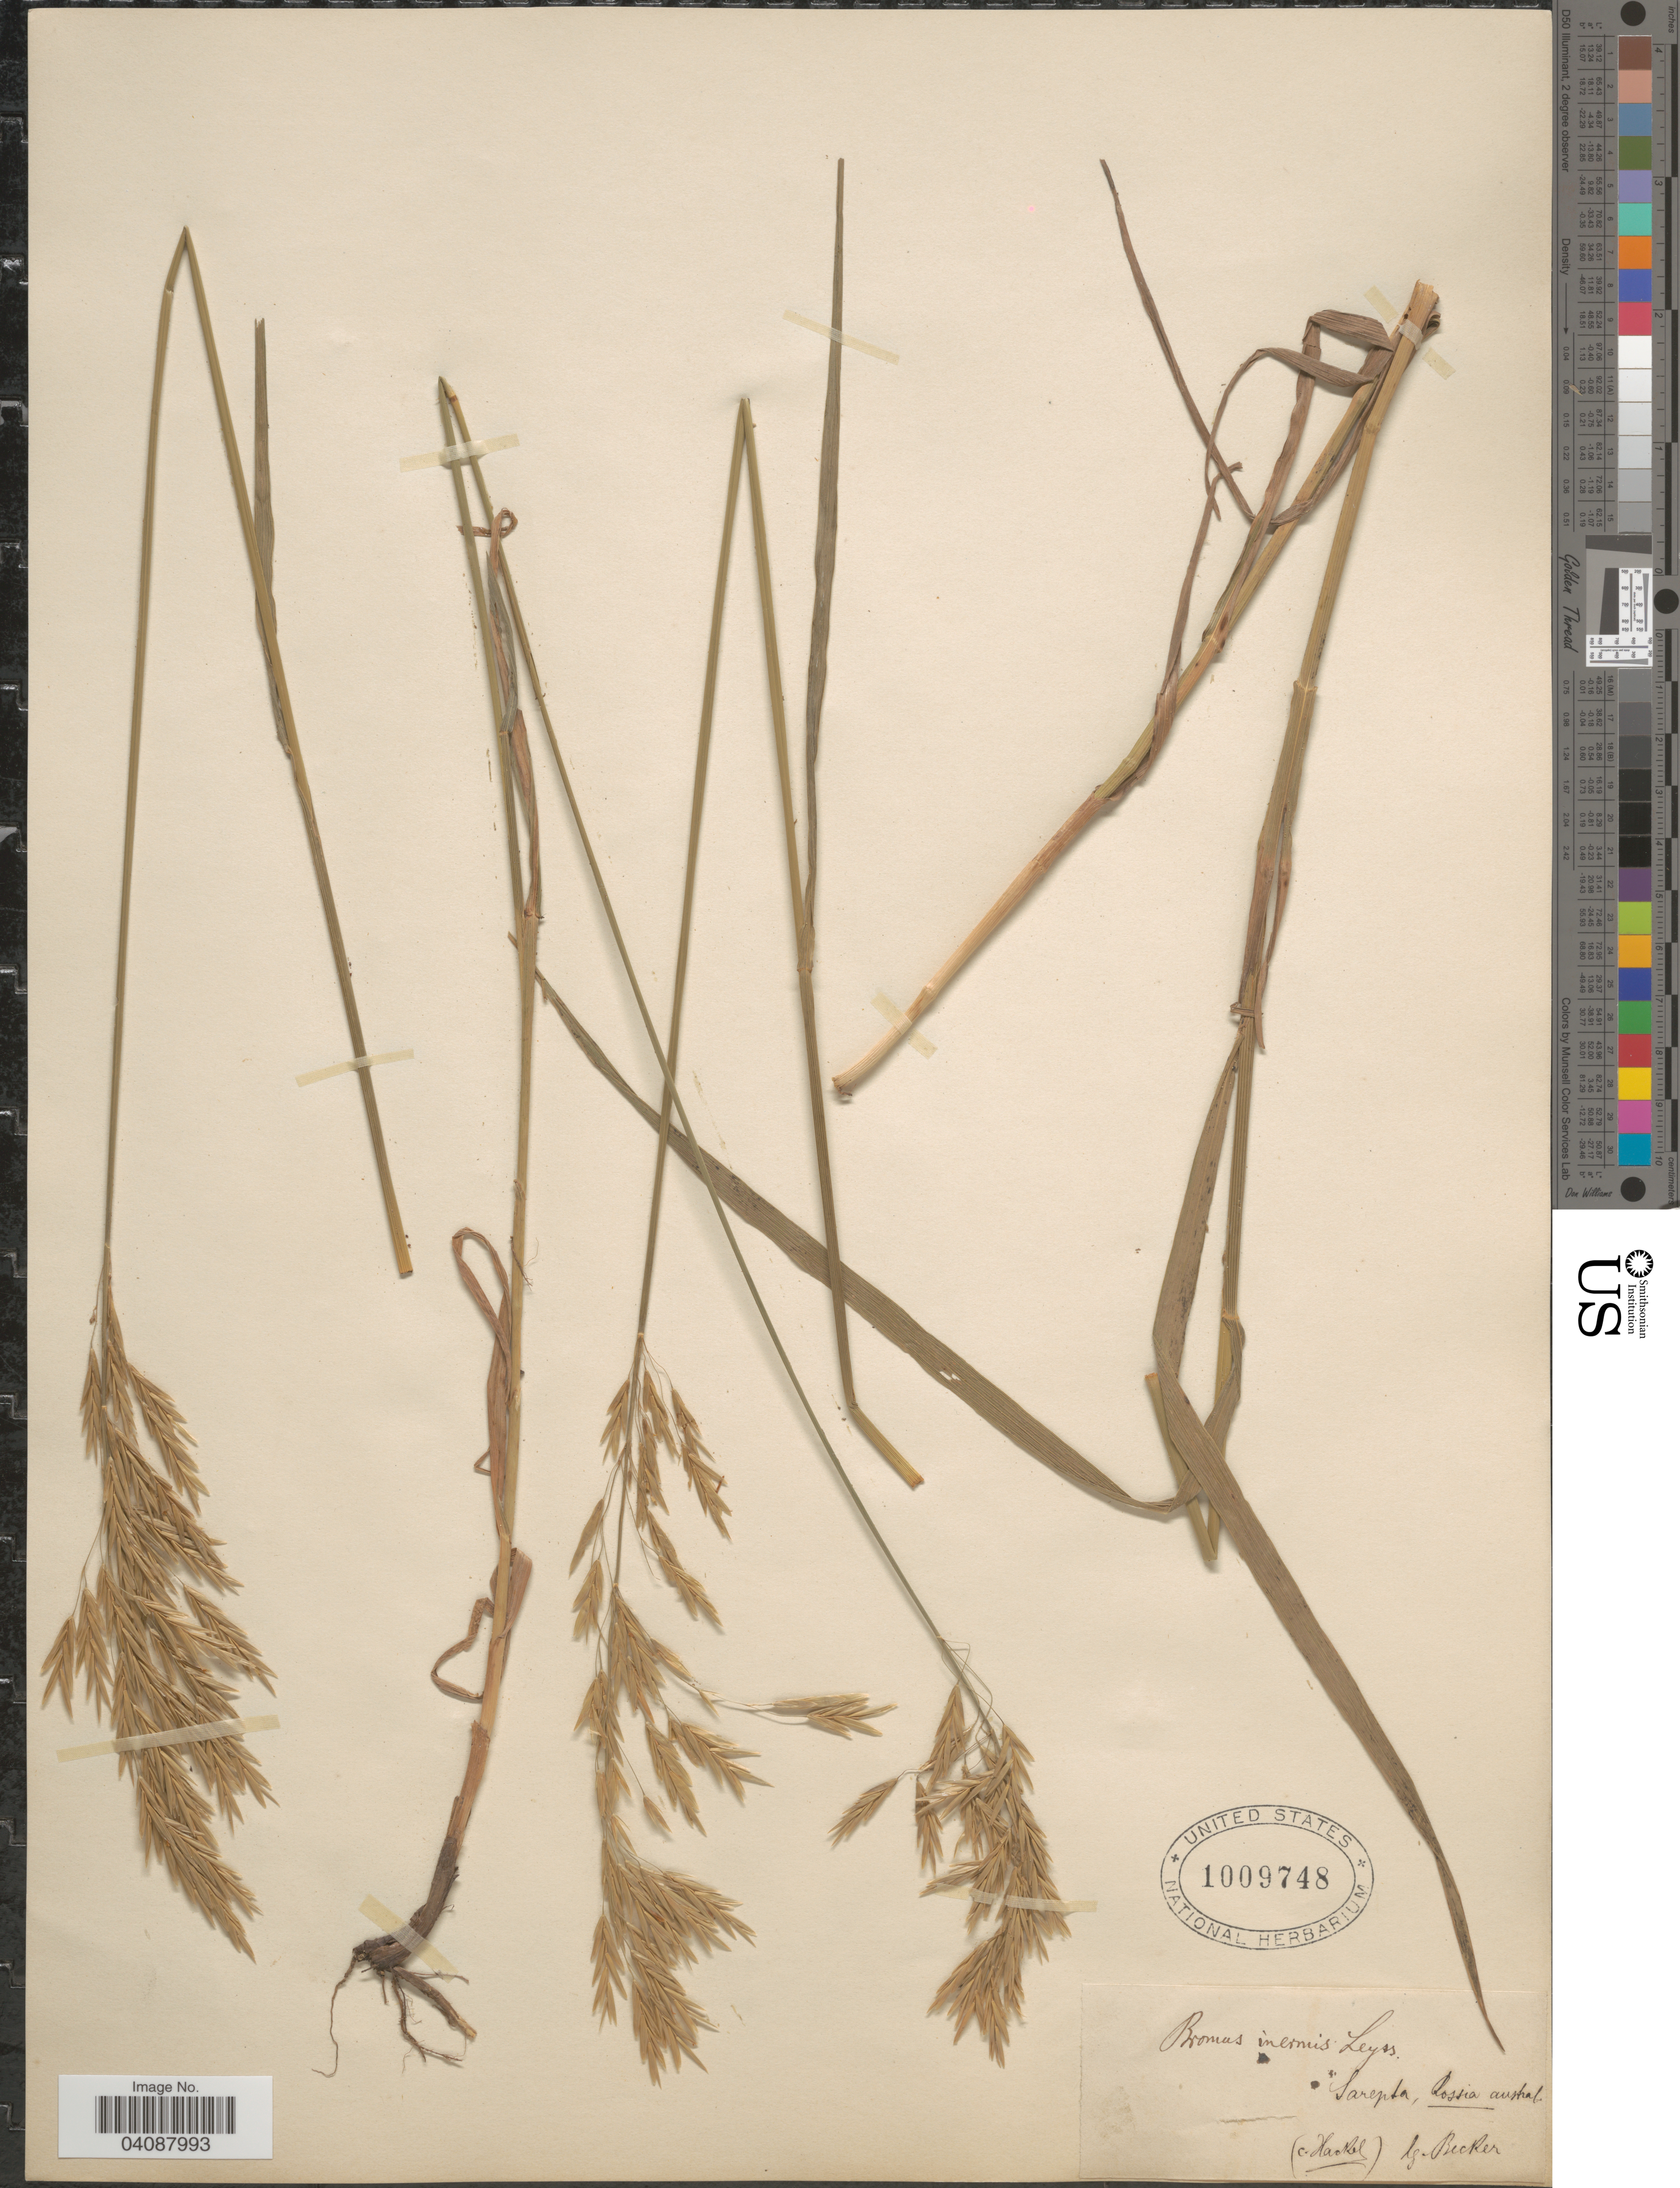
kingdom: Plantae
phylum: Tracheophyta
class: Liliopsida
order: Poales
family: Poaceae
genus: Bromus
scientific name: Bromus inermis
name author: Leyss.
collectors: -. Becker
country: Russian Federation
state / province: Volgograd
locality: Sarepta, Rossia austral.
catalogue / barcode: US 1009748